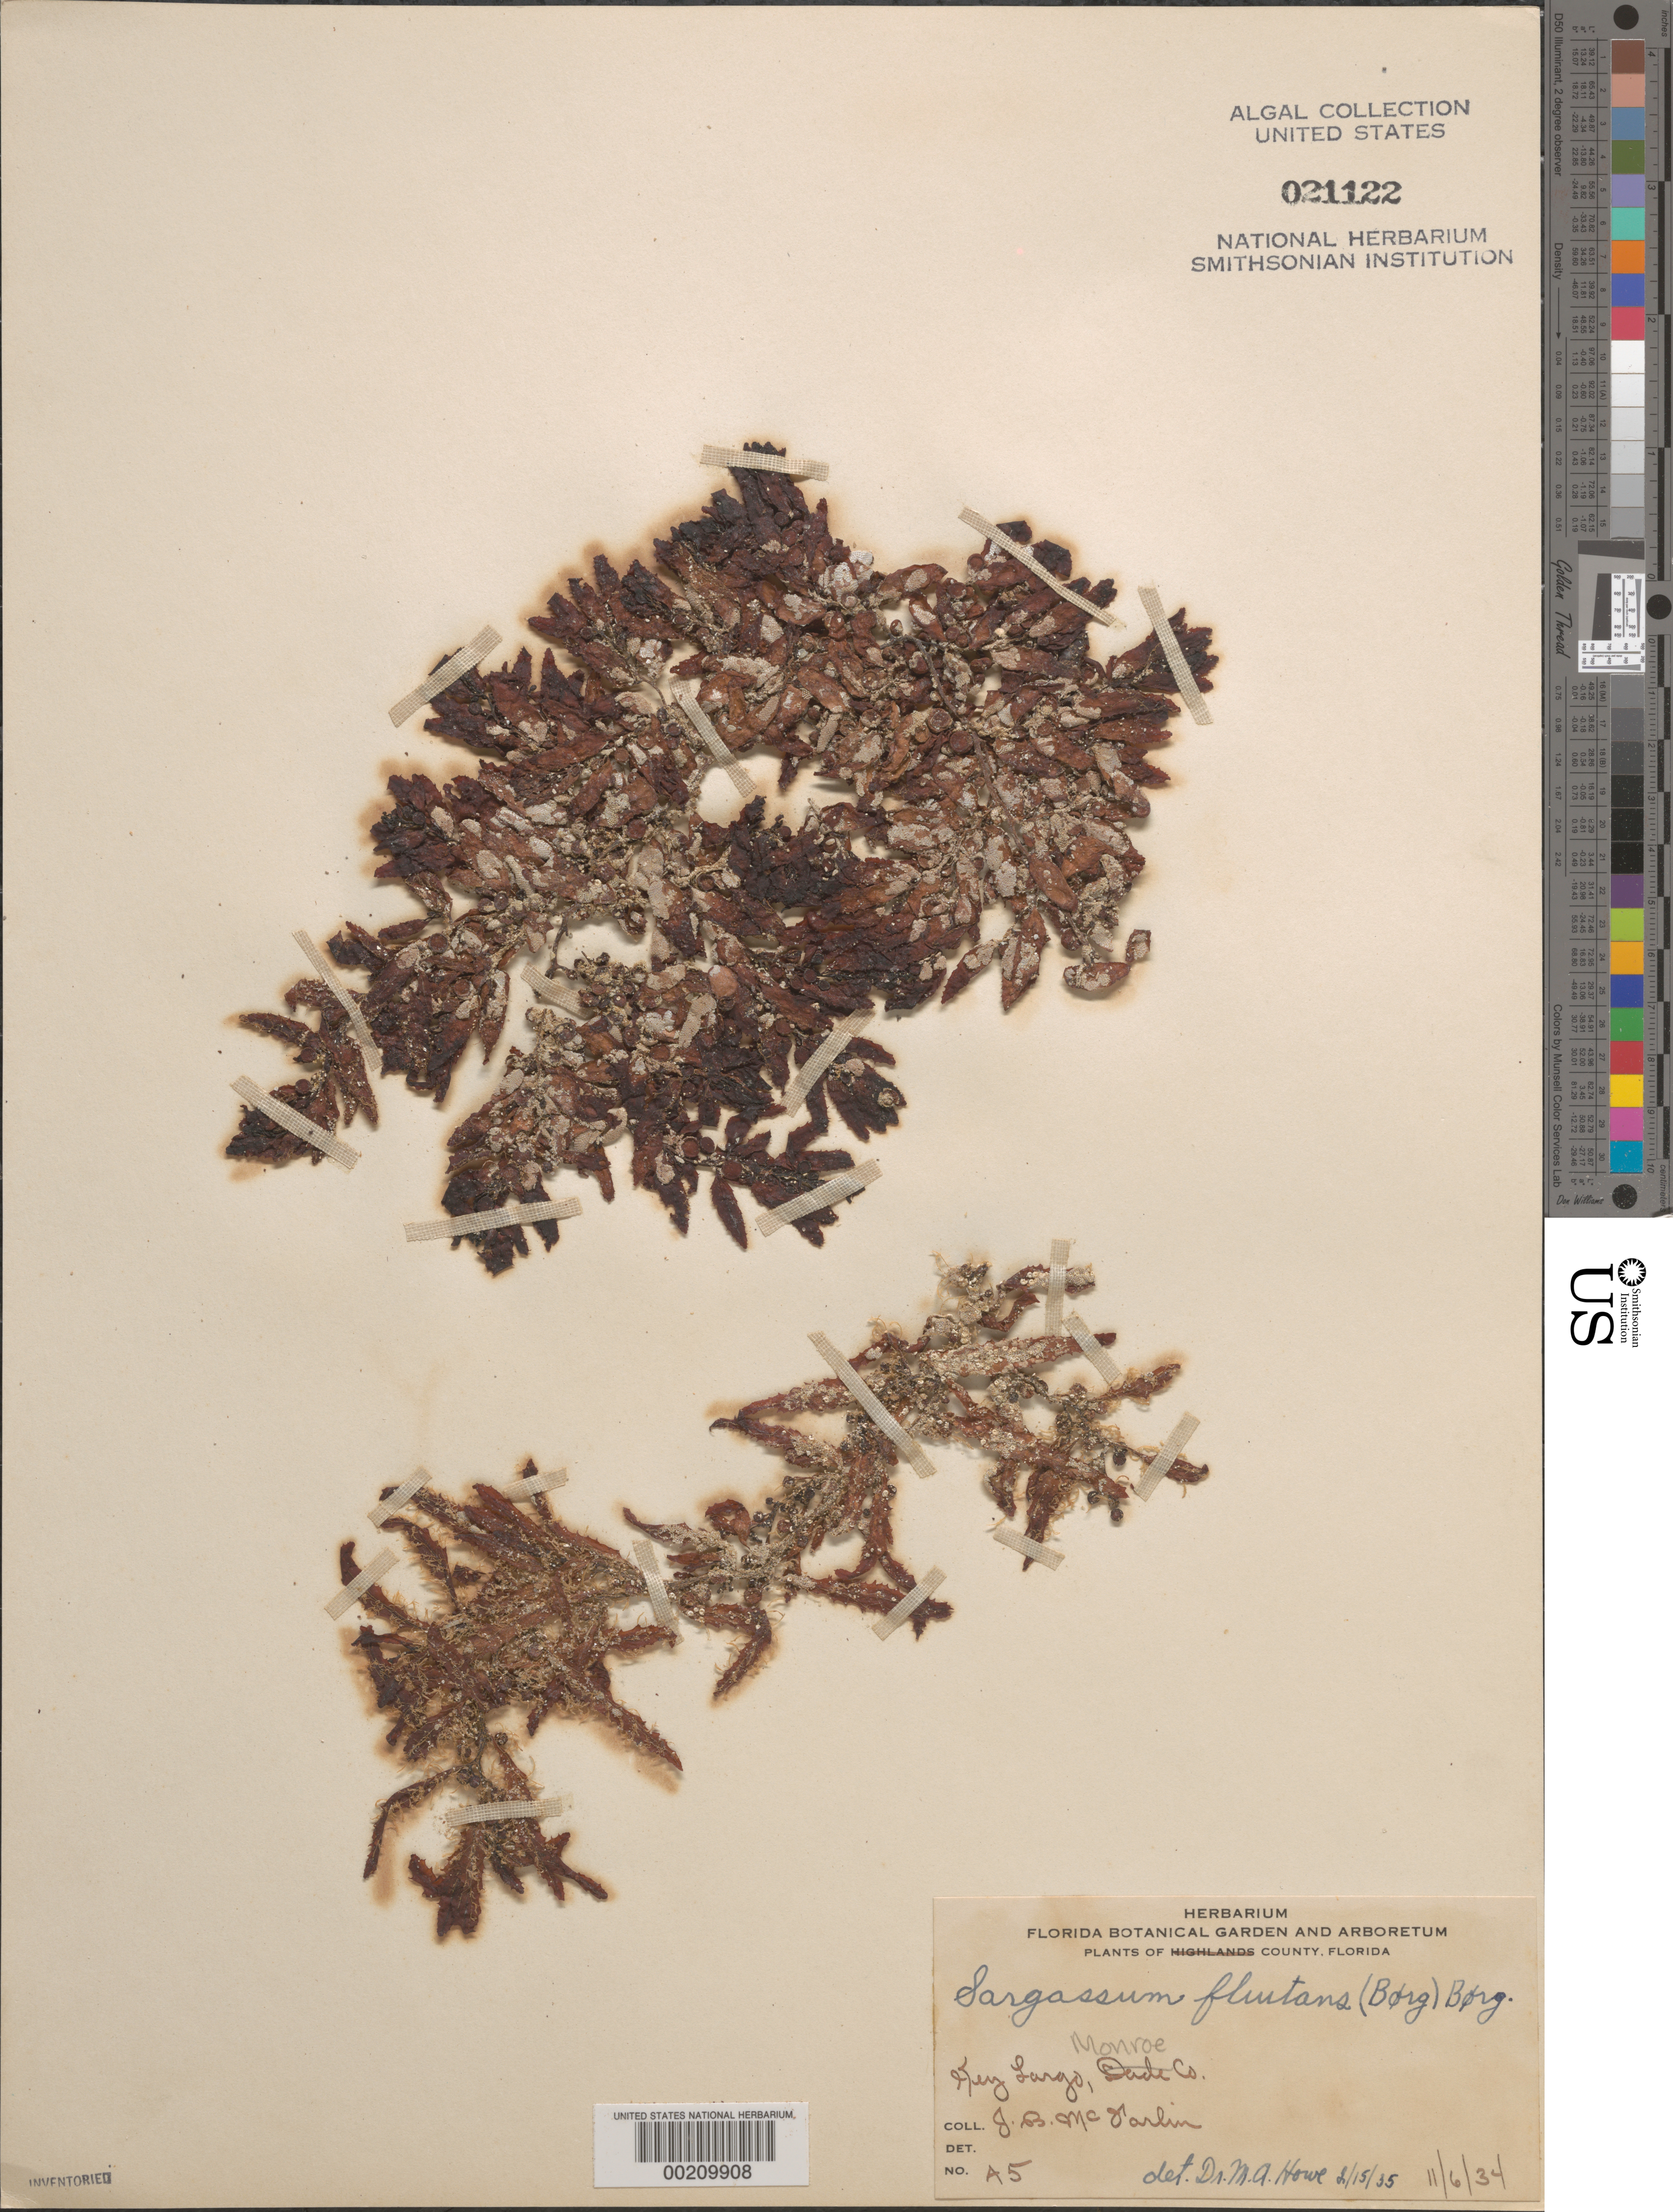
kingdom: Chromista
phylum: Ochrophyta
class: Phaeophyceae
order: Fucales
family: Sargassaceae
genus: Sargassum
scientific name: Sargassum fluitans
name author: (Børgesen) Børgesen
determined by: Howe, M. A.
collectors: J. McFarlin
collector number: A5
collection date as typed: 06 Nov 1934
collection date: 1934-11-06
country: United States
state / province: Florida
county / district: Monroe County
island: Key Largo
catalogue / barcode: US 21122